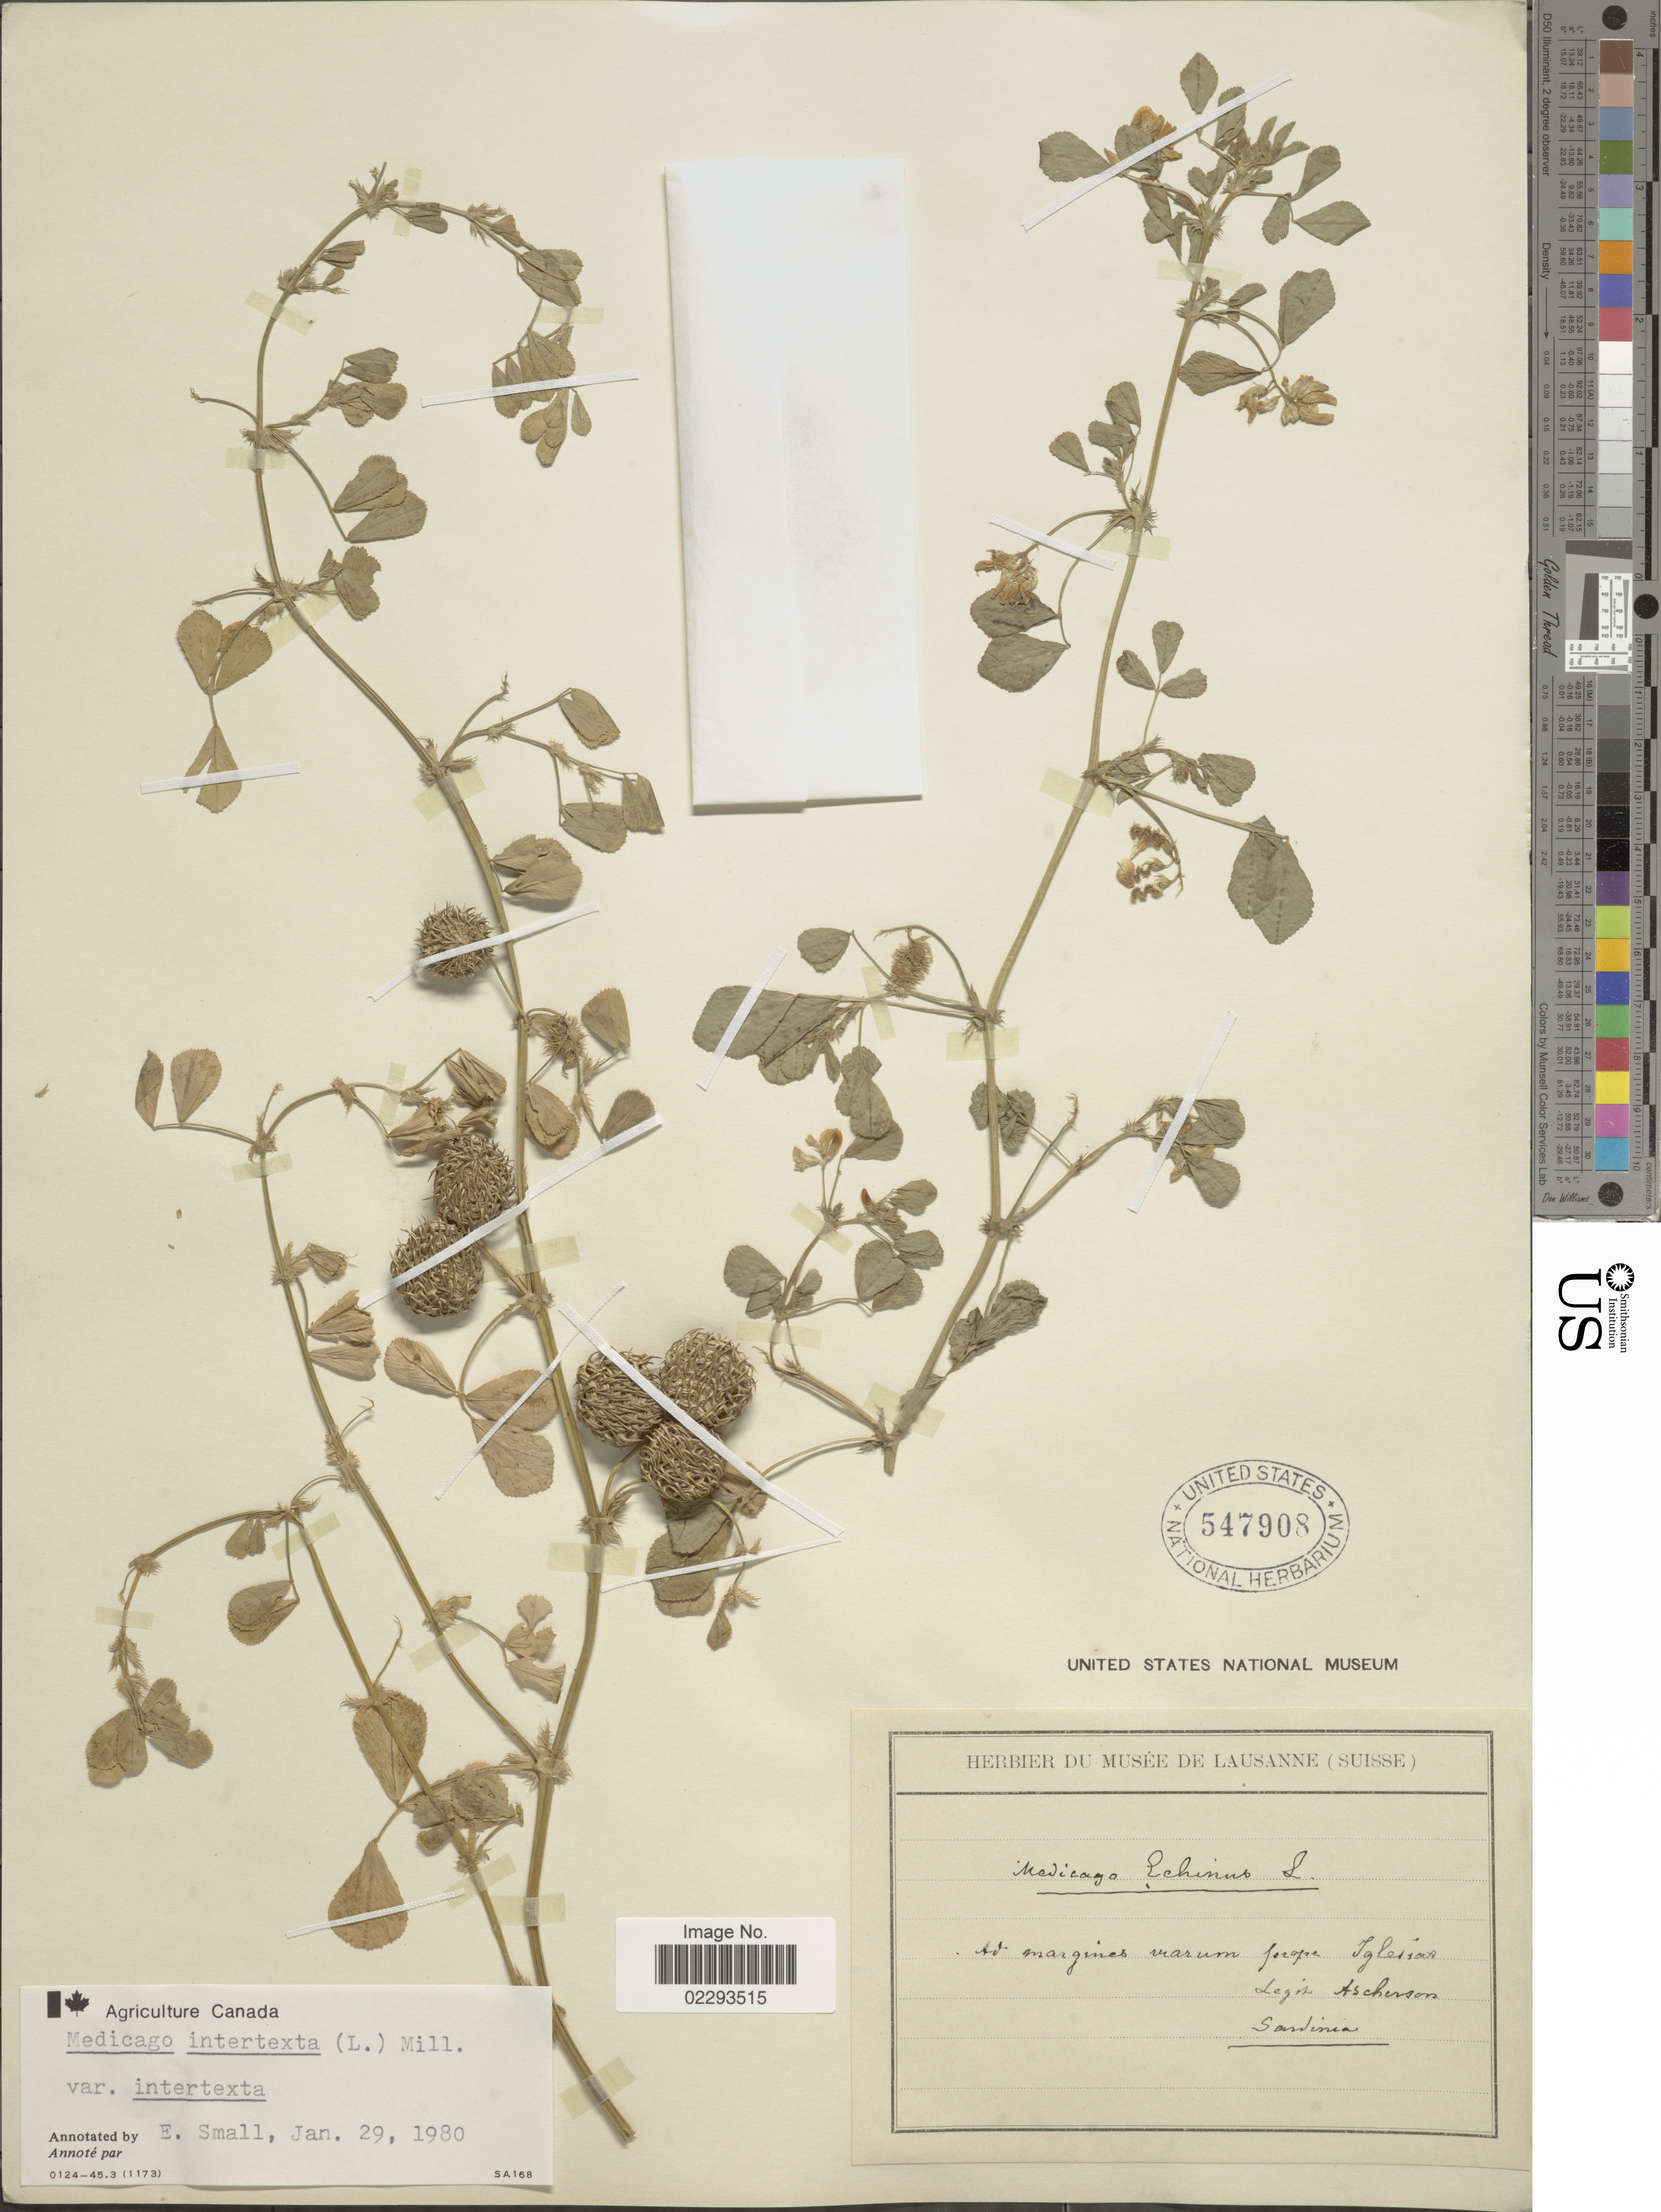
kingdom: Plantae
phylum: Tracheophyta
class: Magnoliopsida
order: Fabales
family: Fabaceae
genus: Medicago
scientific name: Medicago intertexta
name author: (L.) Mill.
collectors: P. F. Ascherson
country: Italy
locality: Ad margines narum prope Iglesias, Sardinia [interpreted]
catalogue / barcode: US 547908